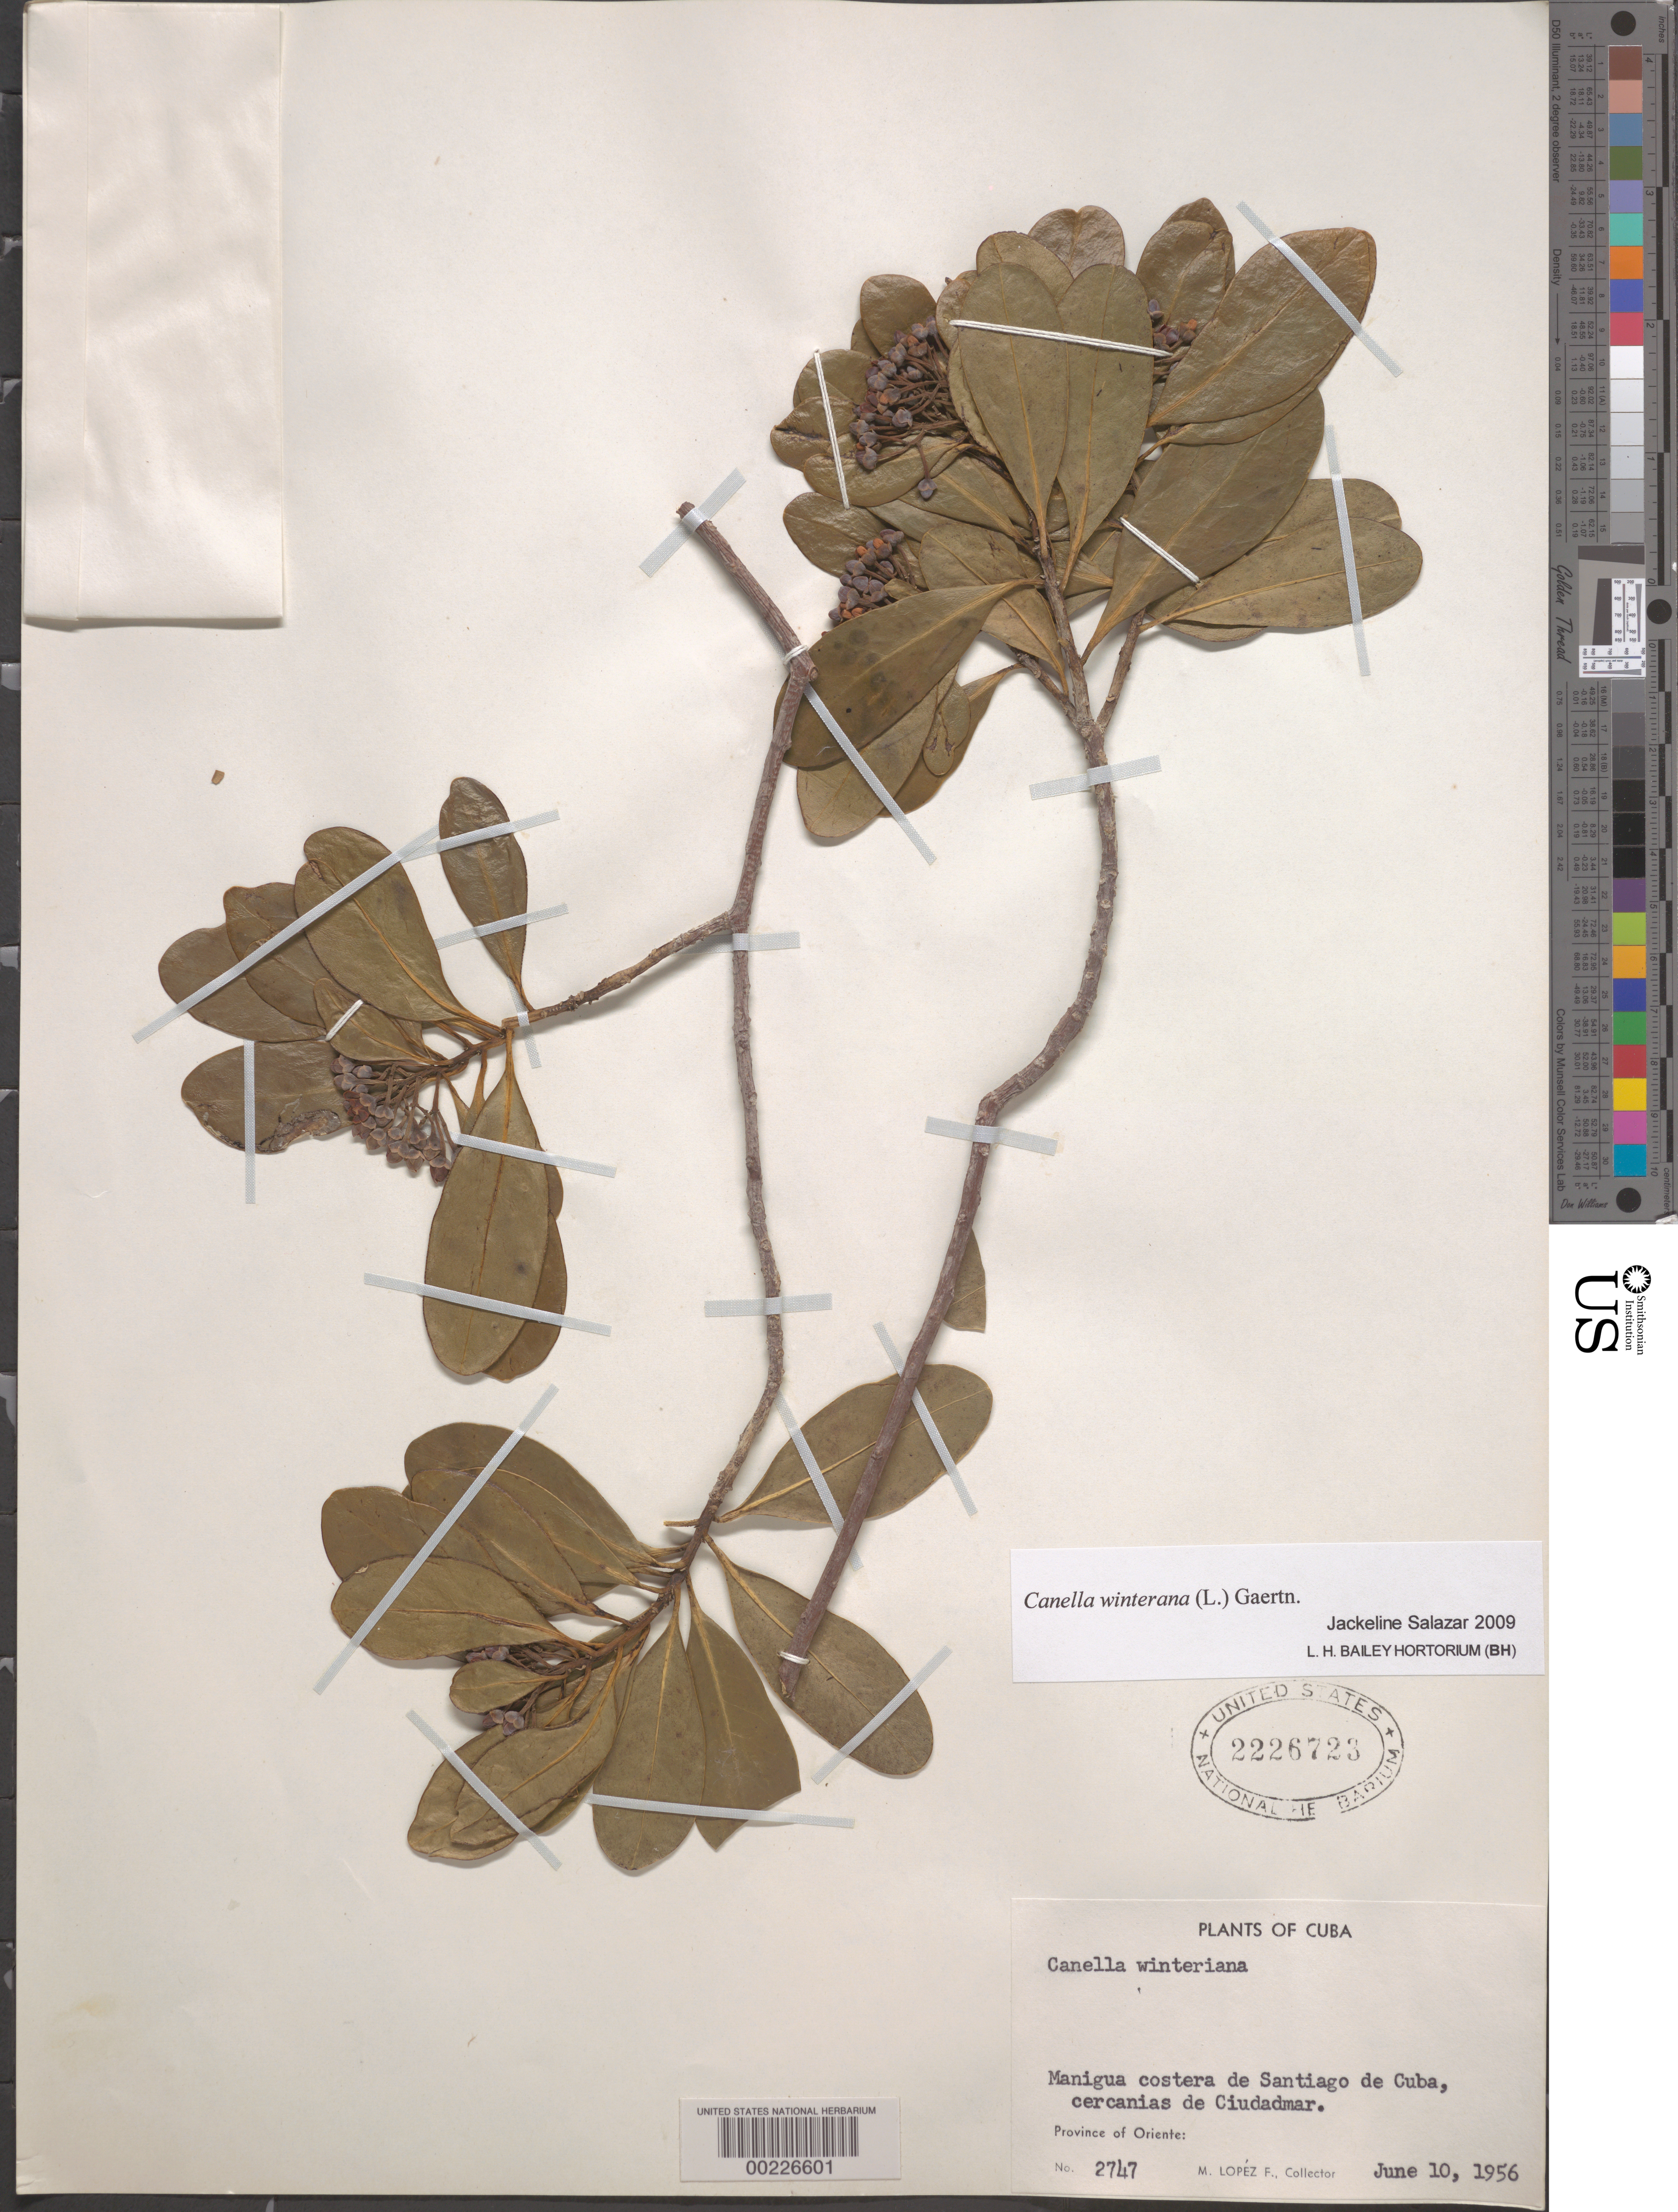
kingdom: Plantae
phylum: Tracheophyta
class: Magnoliopsida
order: Canellales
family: Canellaceae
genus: Canella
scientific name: Canella winterana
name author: (L.) Gaertn.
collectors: M. Lopez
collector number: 2747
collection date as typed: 10 Jun 1956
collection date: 1956-06-10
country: Cuba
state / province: Oriente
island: Greater Antilles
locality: Santiago de cuba, vicinity of ciudadmar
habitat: Coastal thicket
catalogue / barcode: US 2226723